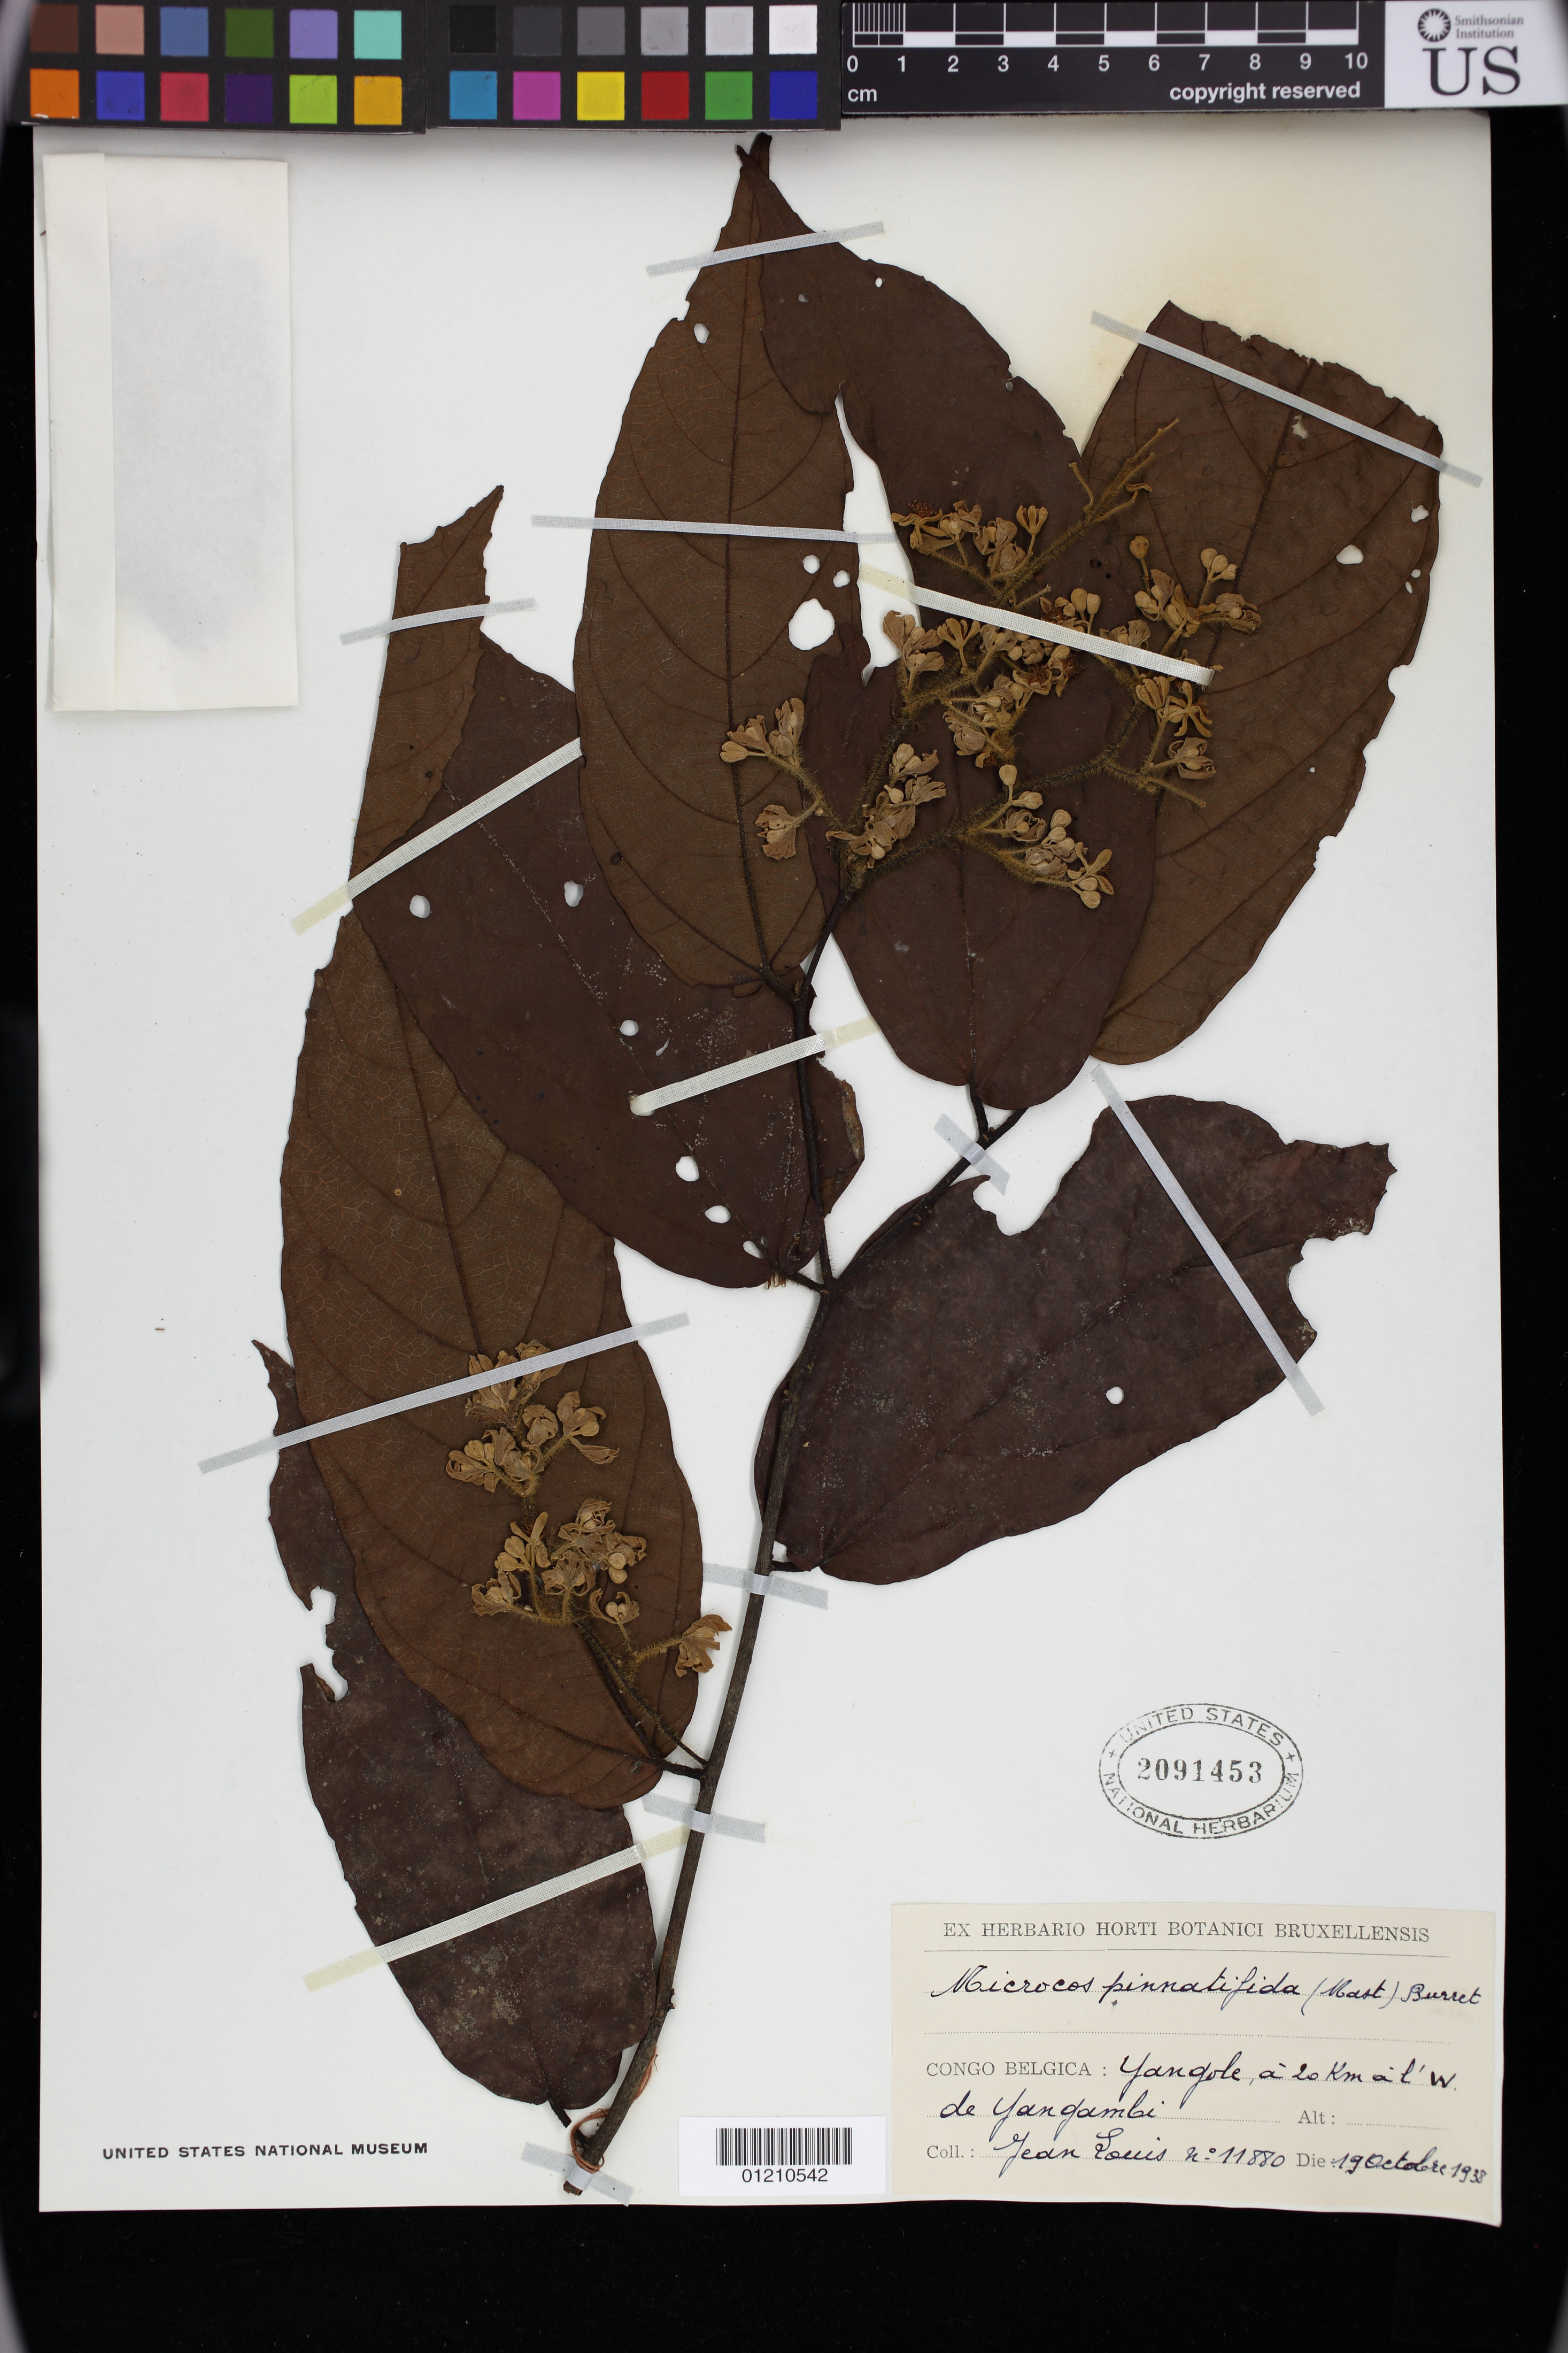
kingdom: Plantae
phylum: Tracheophyta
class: Magnoliopsida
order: Malvales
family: Malvaceae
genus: Microcos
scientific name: Microcos pinnatifida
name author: Burret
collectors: J. Louis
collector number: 11880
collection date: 1938-10-19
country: Congo, Democratic Republic of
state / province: Tshuapa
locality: Yangole 20 km W de Yangambi.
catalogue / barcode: US 2091453